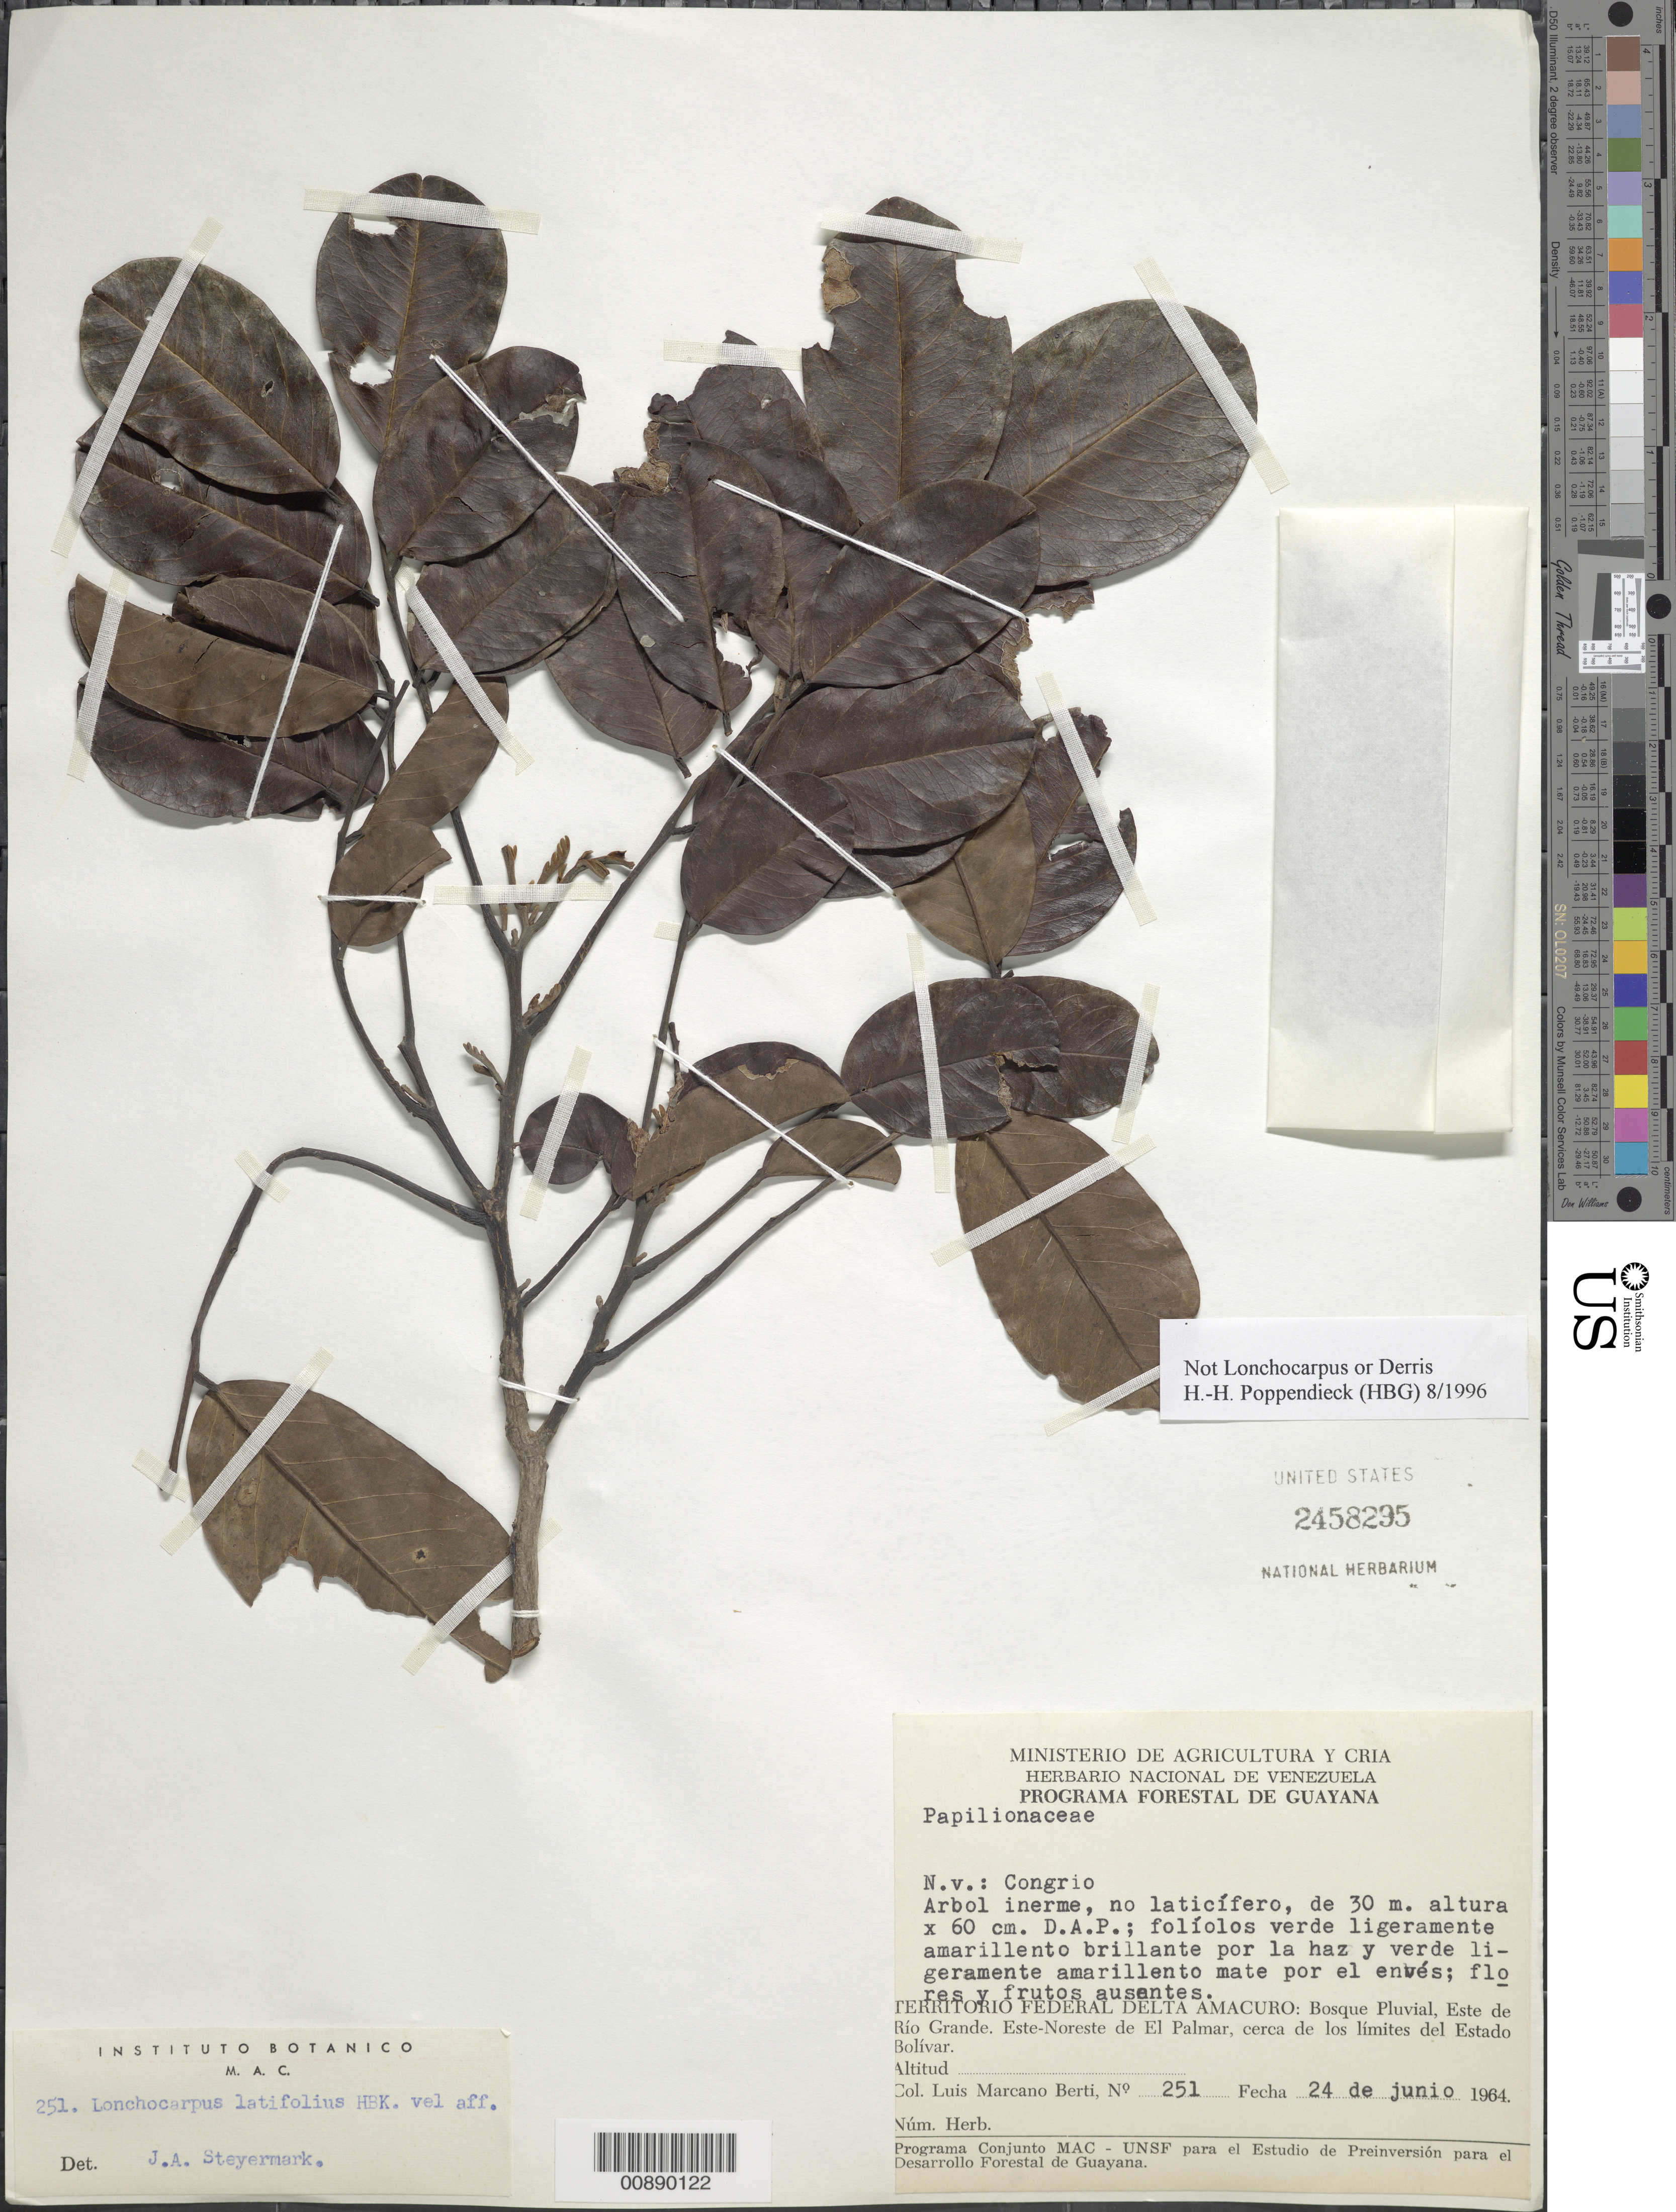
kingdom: Plantae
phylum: Tracheophyta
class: Magnoliopsida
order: Fabales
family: Fabaceae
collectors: L. Marcano-Berti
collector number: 251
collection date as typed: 24-Jun-64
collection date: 1964-06-24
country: Venezuela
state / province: Delta Amacuro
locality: Este de Río Grande, ENE de El Palmar, cerca de los limites del Estado Bolívar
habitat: Bosque pluvial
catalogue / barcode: US 2458295